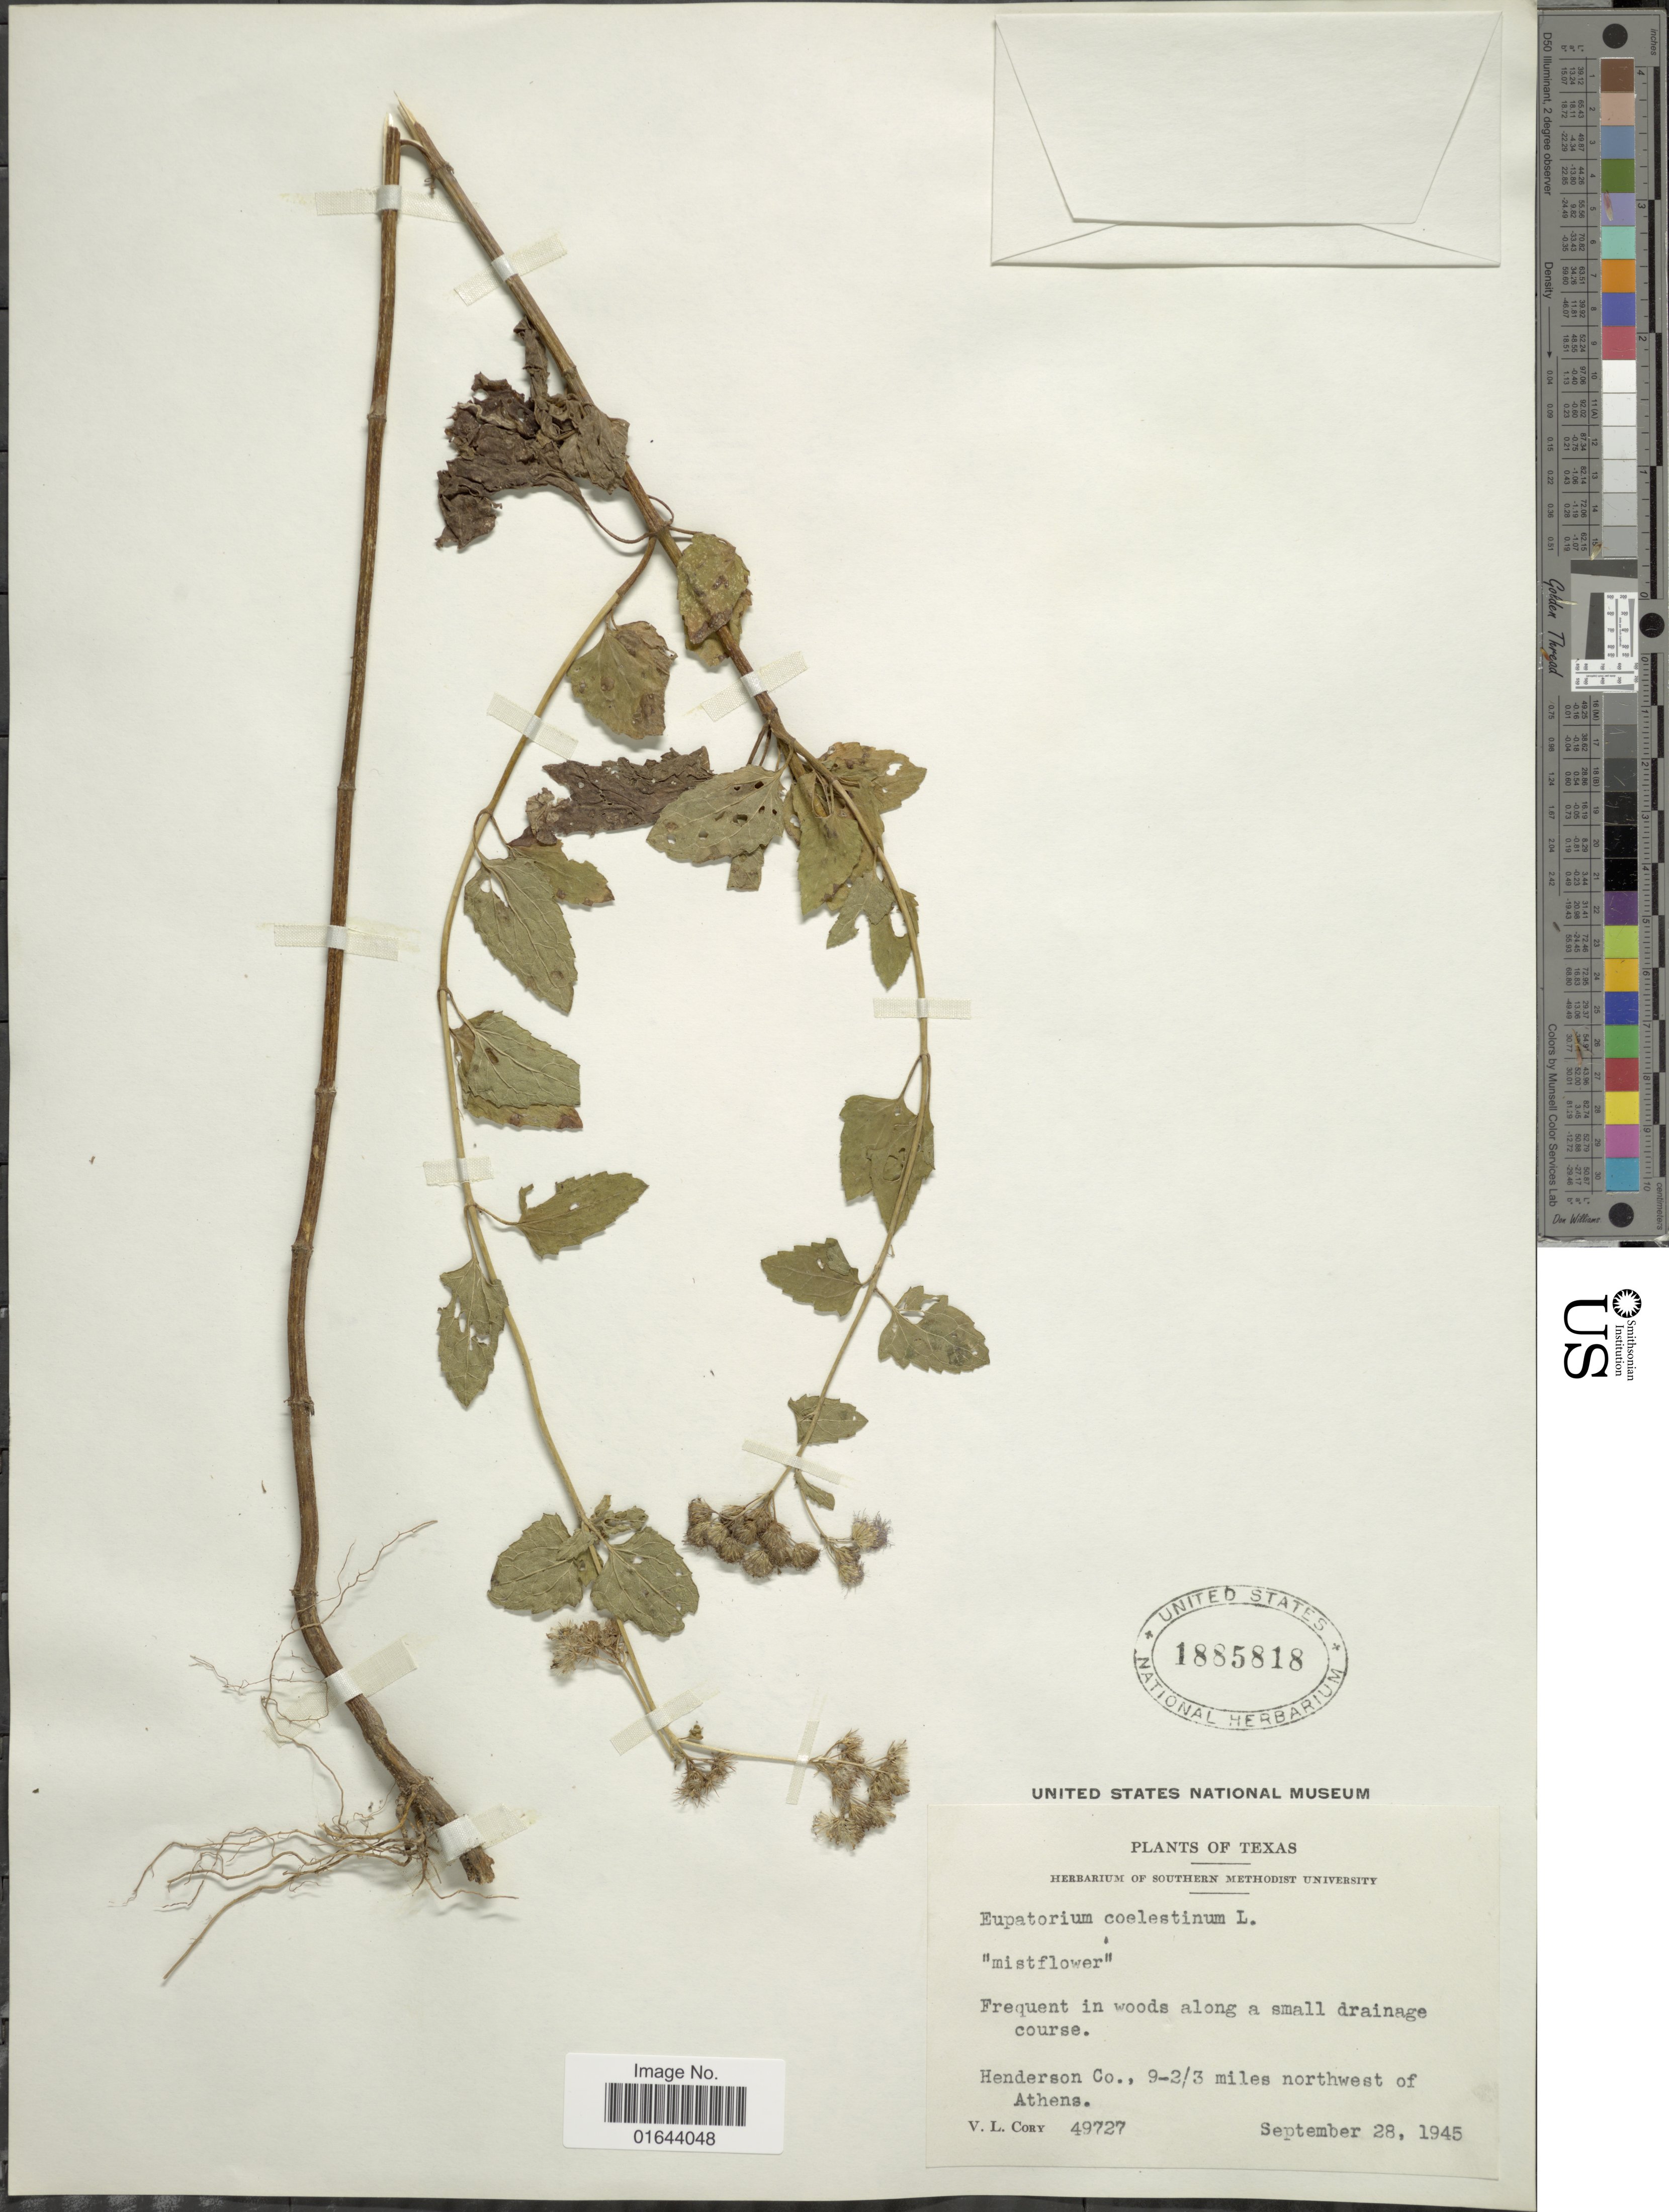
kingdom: Plantae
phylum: Tracheophyta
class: Magnoliopsida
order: Asterales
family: Asteraceae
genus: Conoclinium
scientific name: Conoclinium coelestinum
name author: (L.) DC.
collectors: V. Cory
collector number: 49727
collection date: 1945-09-28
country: United States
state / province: Texas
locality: Henderson Co., 9-2/3 mile northwest of Athens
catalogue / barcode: US 1885818